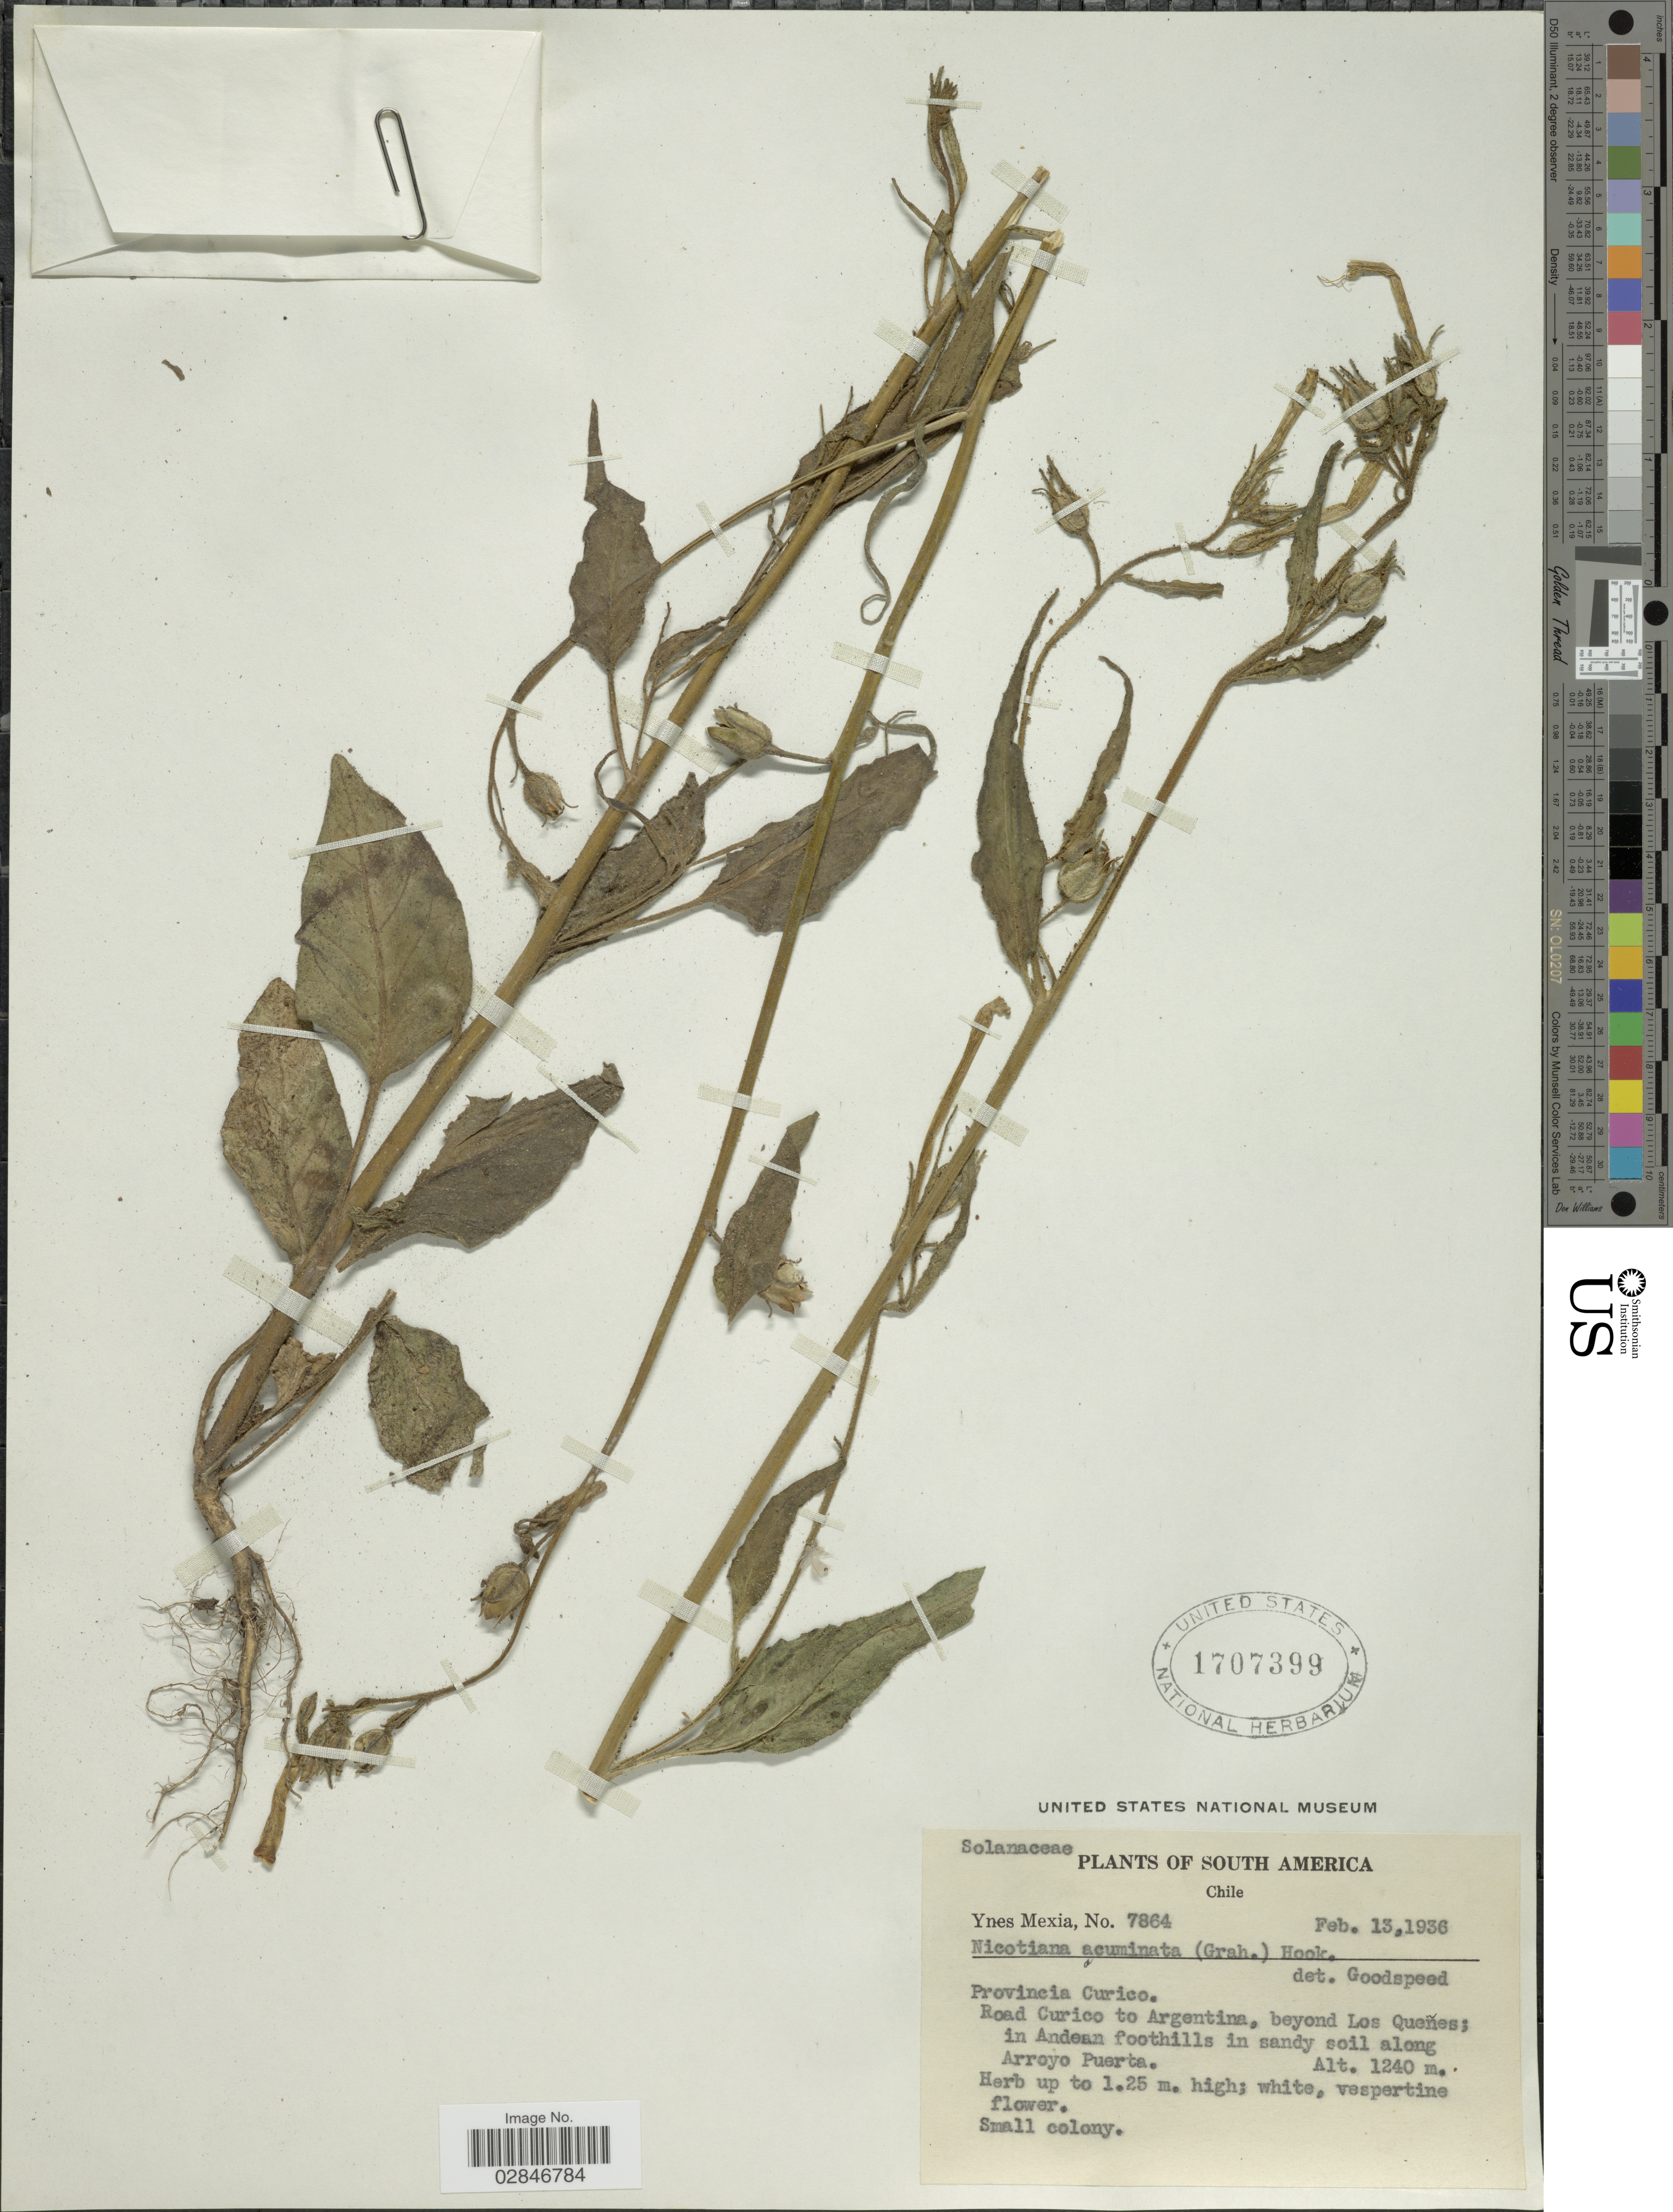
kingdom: Plantae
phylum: Tracheophyta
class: Magnoliopsida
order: Solanales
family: Solanaceae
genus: Nicotiana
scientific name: Nicotiana acuminata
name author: (Graham) Hook.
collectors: Y. Mexia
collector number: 7864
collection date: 1936-02-13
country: Argentina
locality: Provincia Curico, Road Curico to Argentina, beyond Los Queños; in Andean foothills in sandy soil along Arroyo Puerta.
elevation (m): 1240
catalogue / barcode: US 1707399